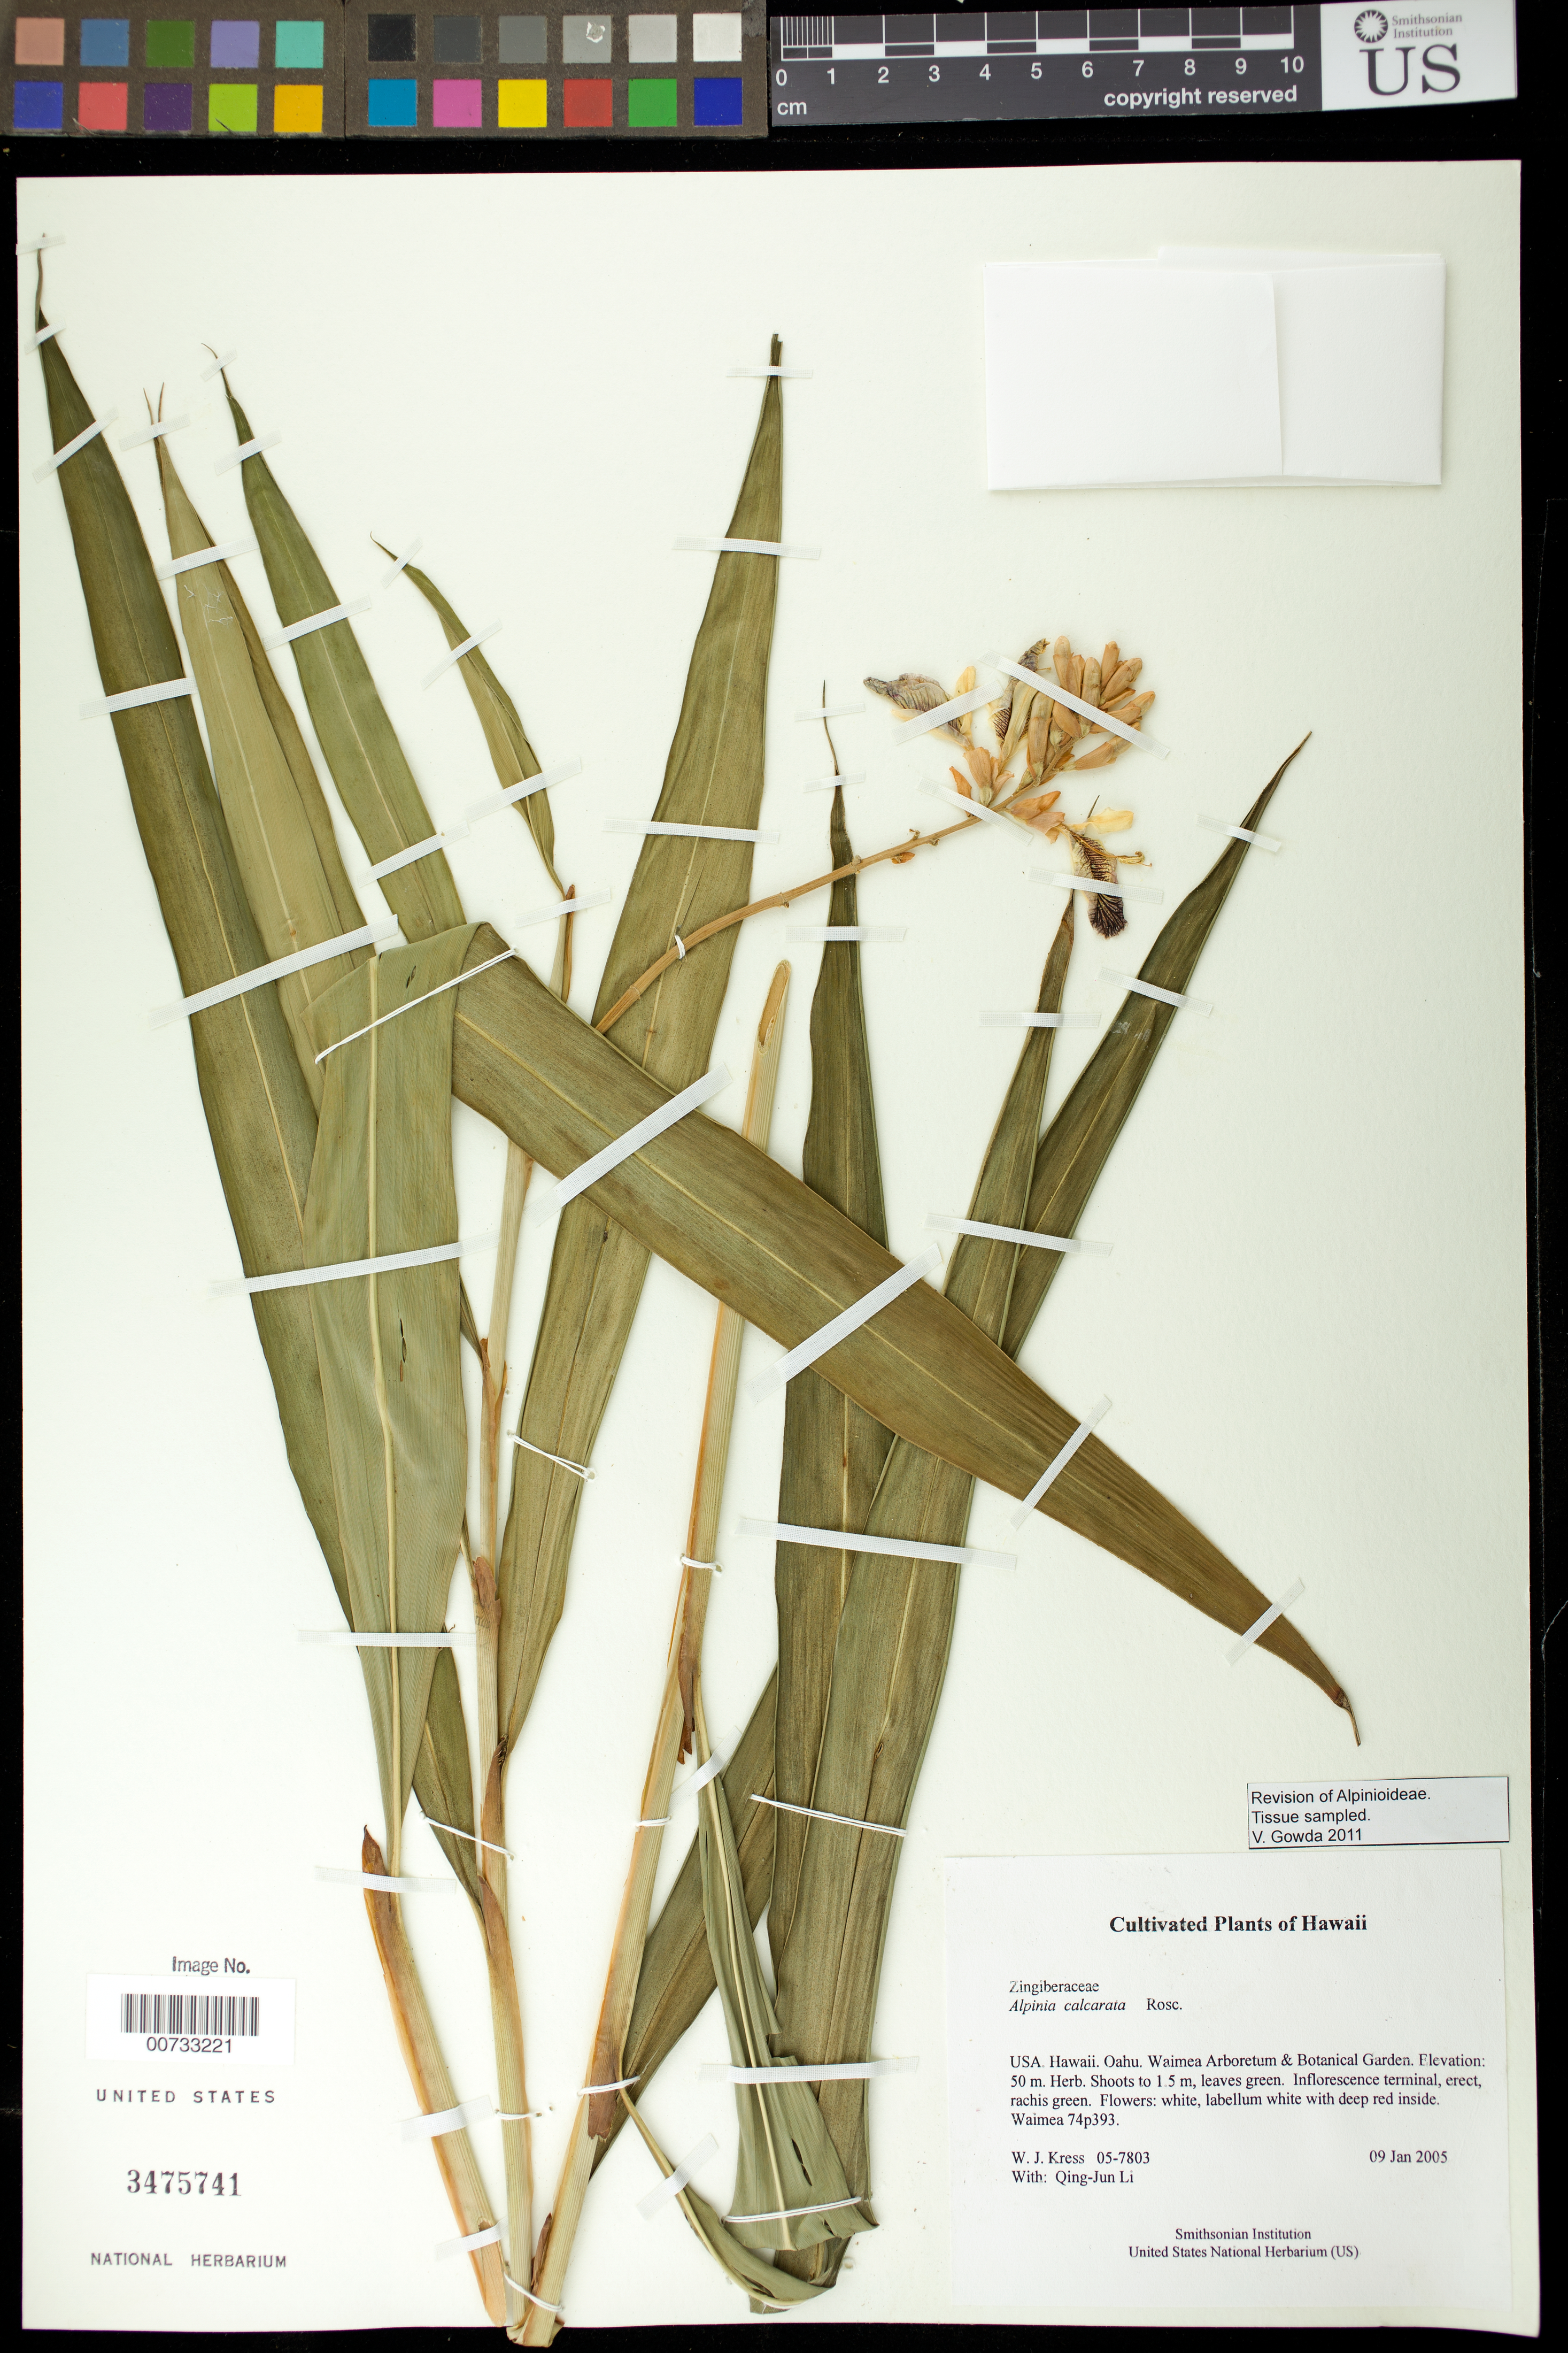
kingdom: Plantae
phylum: Tracheophyta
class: Liliopsida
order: Zingiberales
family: Zingiberaceae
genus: Alpinia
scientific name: Alpinia calcarata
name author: Roscoe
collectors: W. J. Kress & Q. J. Li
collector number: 05-7803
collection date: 2005-01-09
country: United States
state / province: Hawaii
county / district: Kauai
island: Oahu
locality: Waimea Arboretum and Botanical Garden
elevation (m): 50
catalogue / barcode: US 3475741